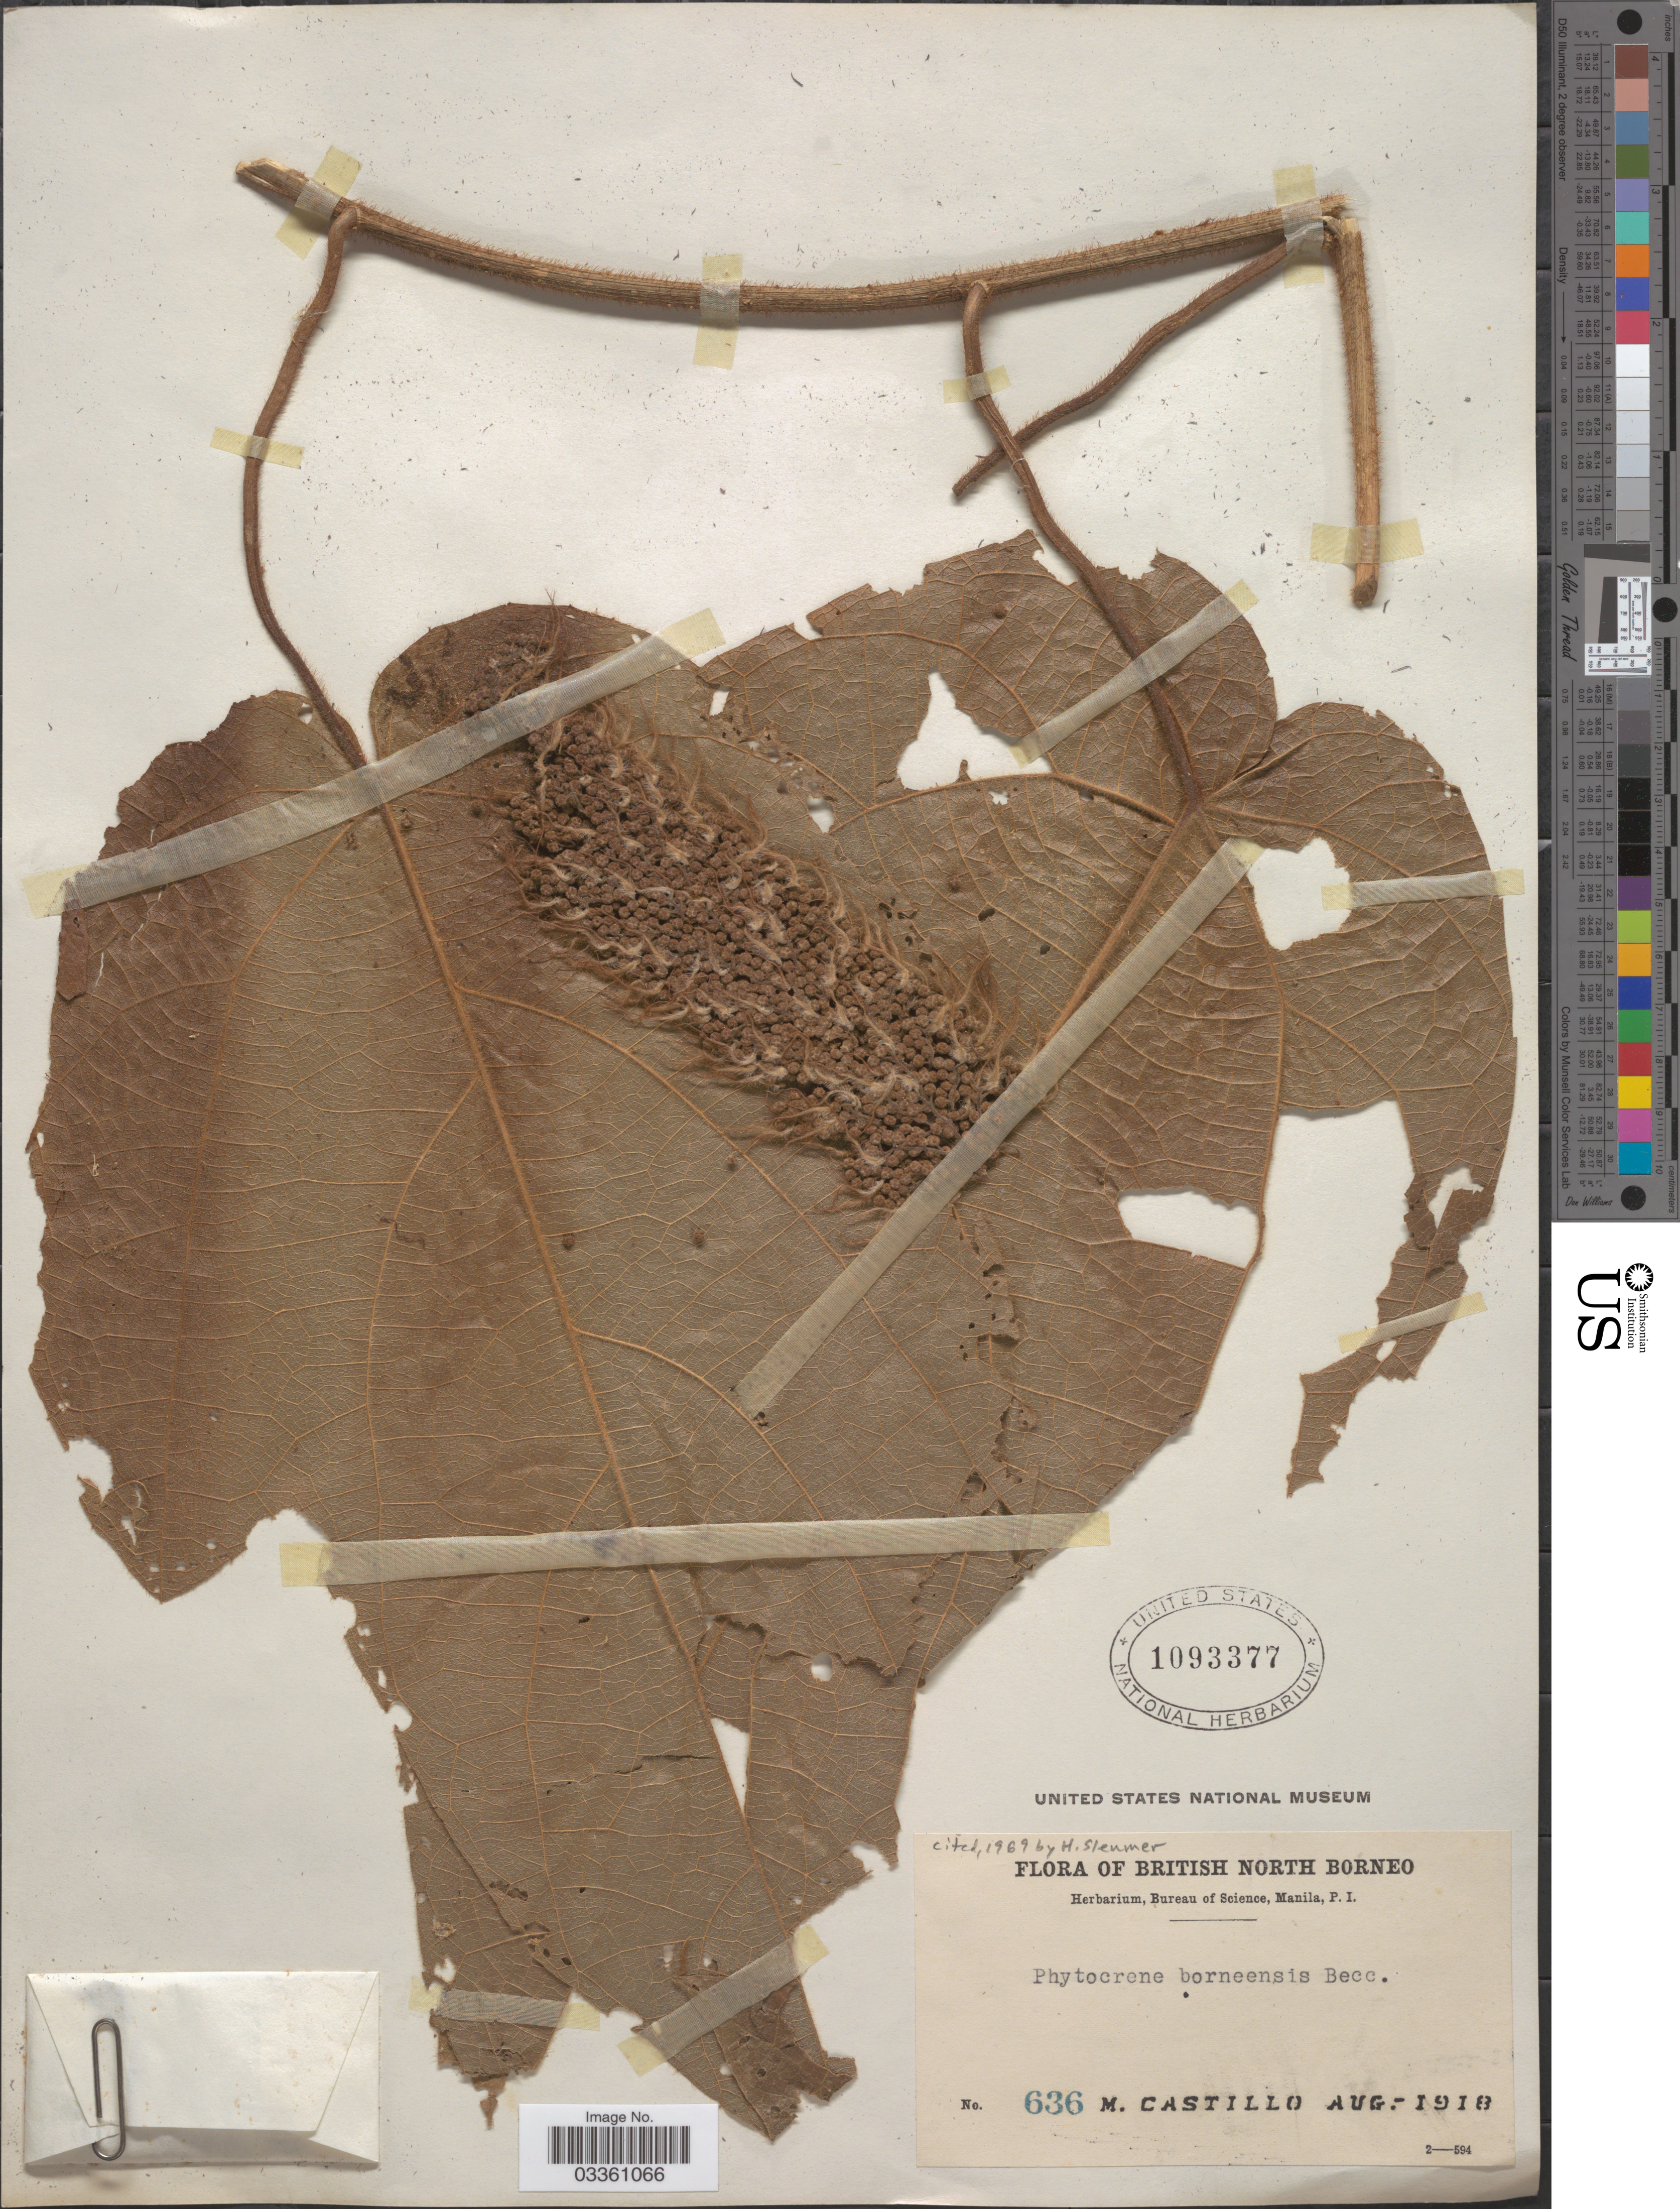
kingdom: Plantae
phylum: Tracheophyta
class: Magnoliopsida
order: Icacinales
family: Icacinaceae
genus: Phytocrene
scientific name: Phytocrene borneensis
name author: Becc.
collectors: M. Castillo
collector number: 636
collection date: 1918-08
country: Malaysia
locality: British North Borneo.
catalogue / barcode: US 1093377